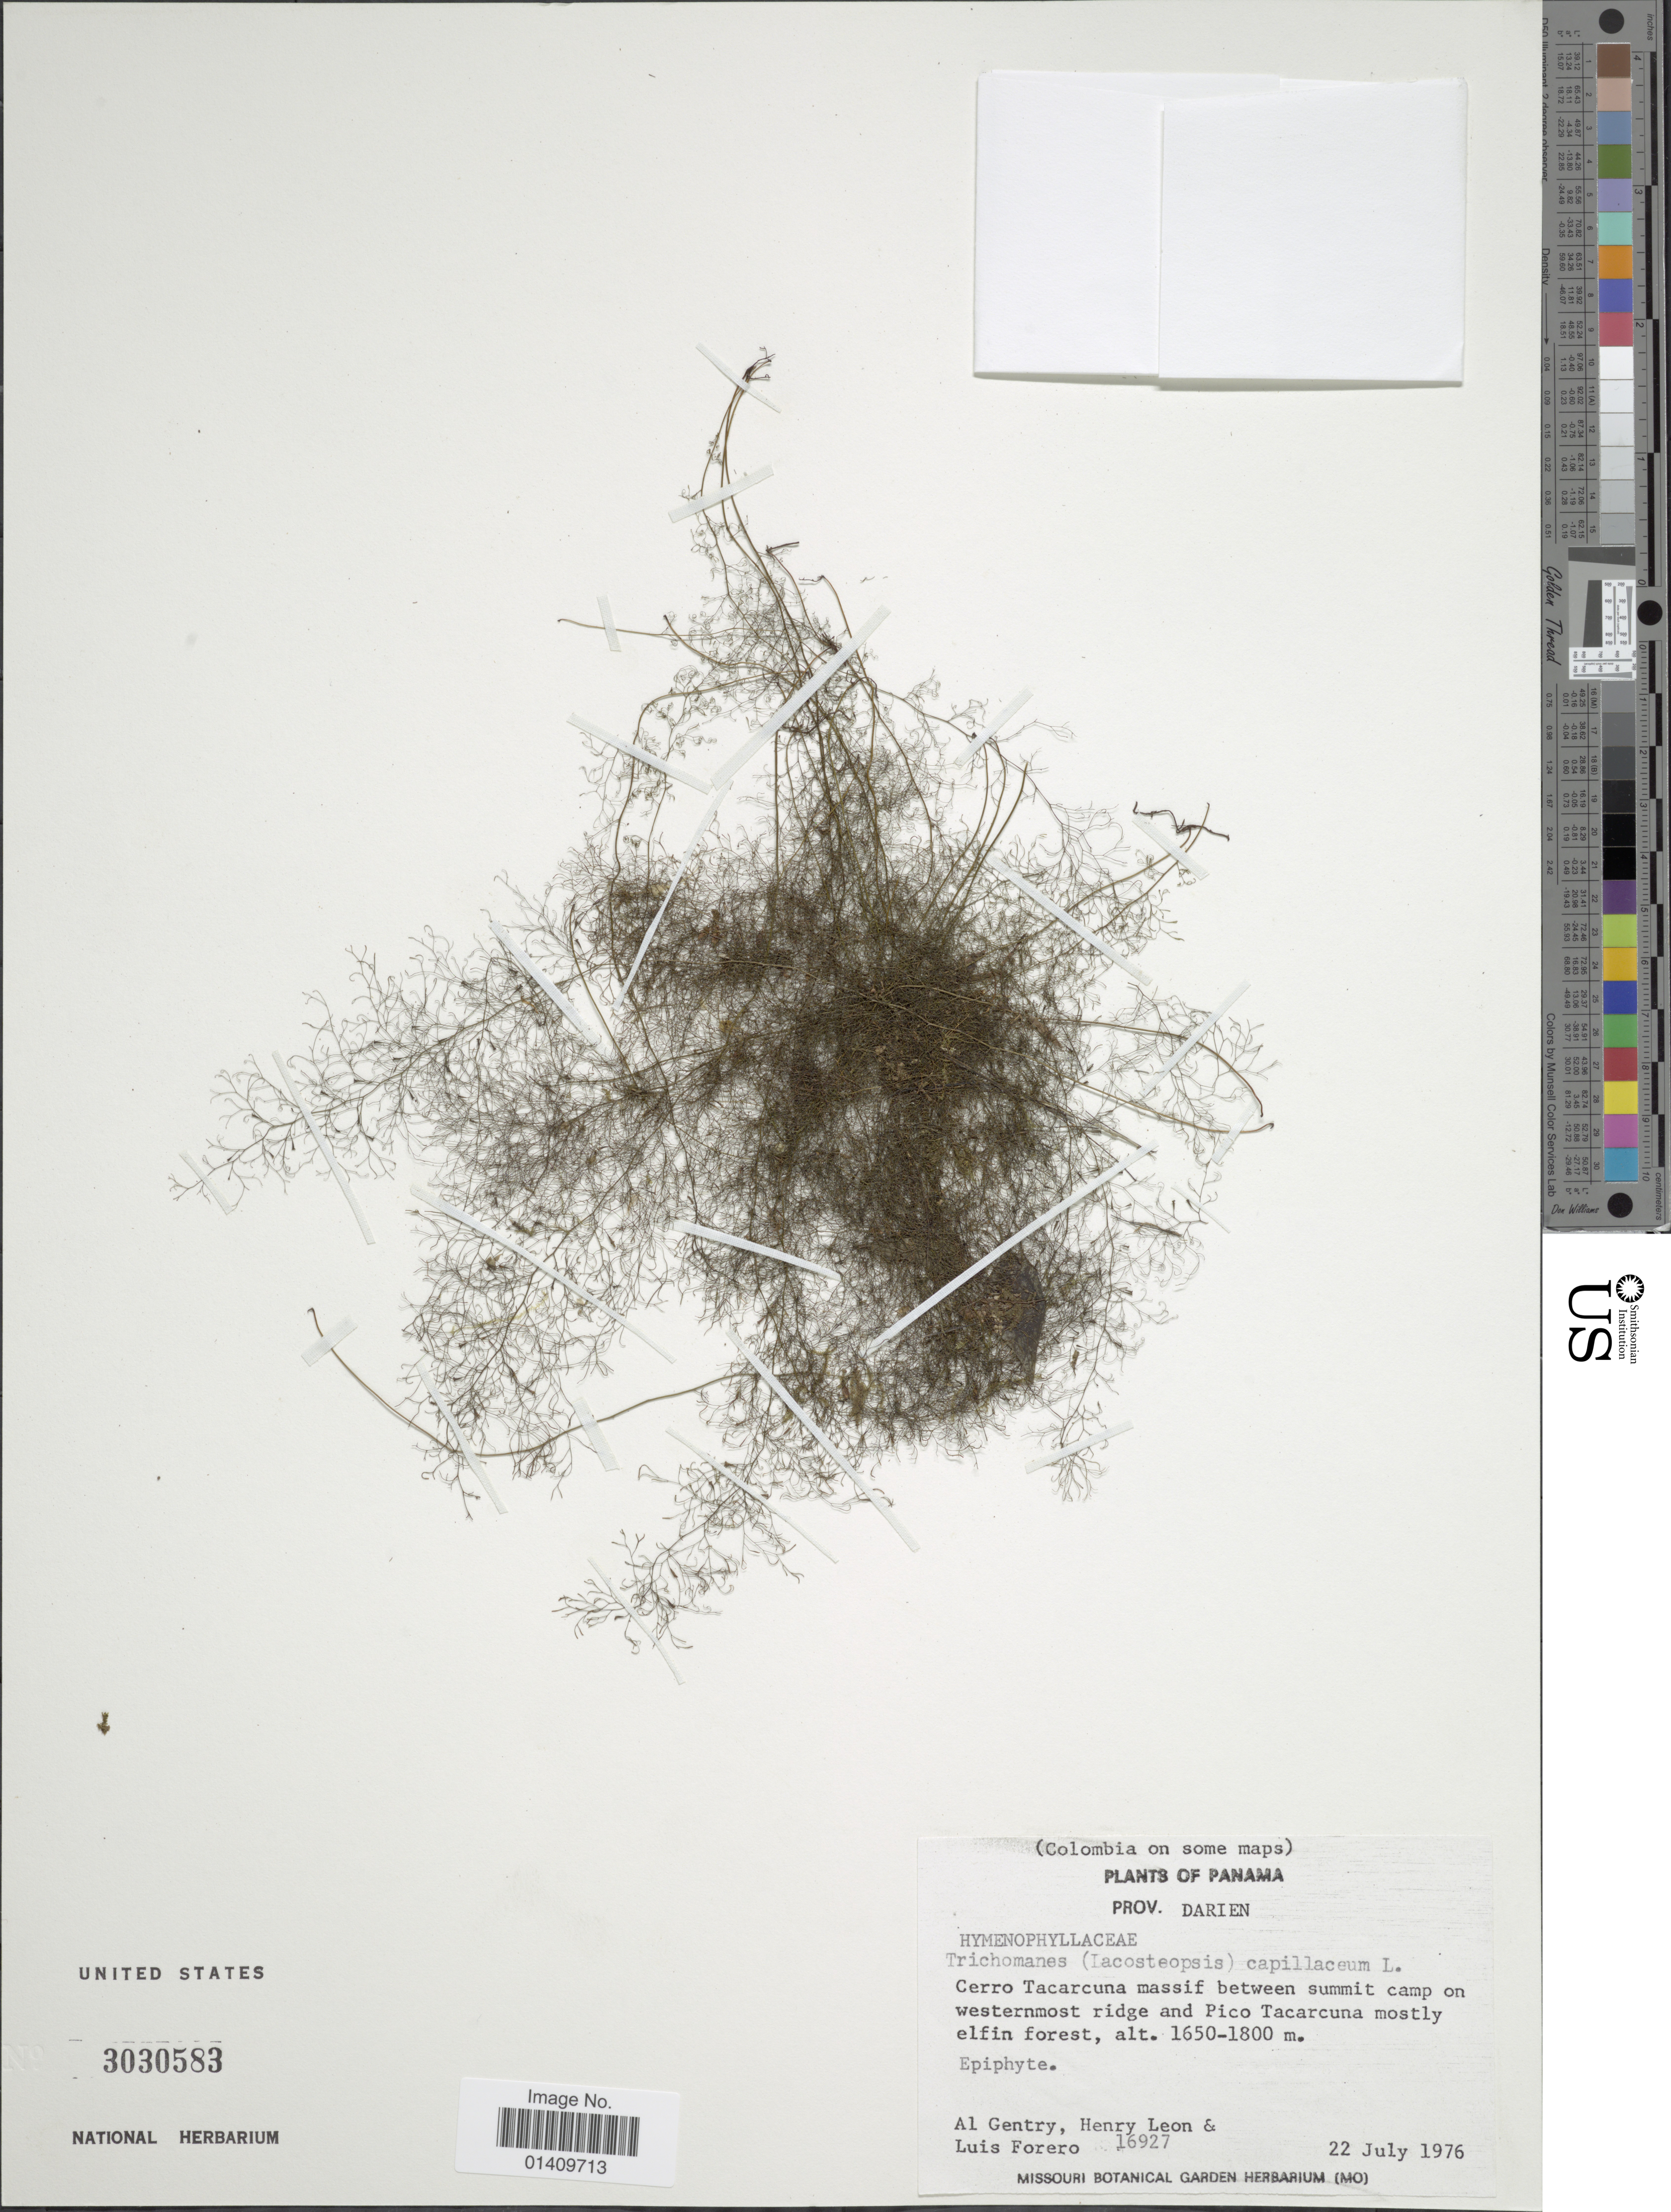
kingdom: Plantae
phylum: Tracheophyta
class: Polypodiopsida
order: Hymenophyllales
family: Hymenophyllaceae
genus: Polyphlebium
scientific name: Polyphlebium capillaceum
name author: (L.) Ebihara & Dubuisson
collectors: A. H. Gentry, Henry Leon & Forero, L.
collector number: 16927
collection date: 1976-07-22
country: Panama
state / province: Darién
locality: Prov. Darien cerro Tacarcuna massif between summit camp on westernmost ridge and Pico Tacaruna mostly elfin forest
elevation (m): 1650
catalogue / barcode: US 3030583